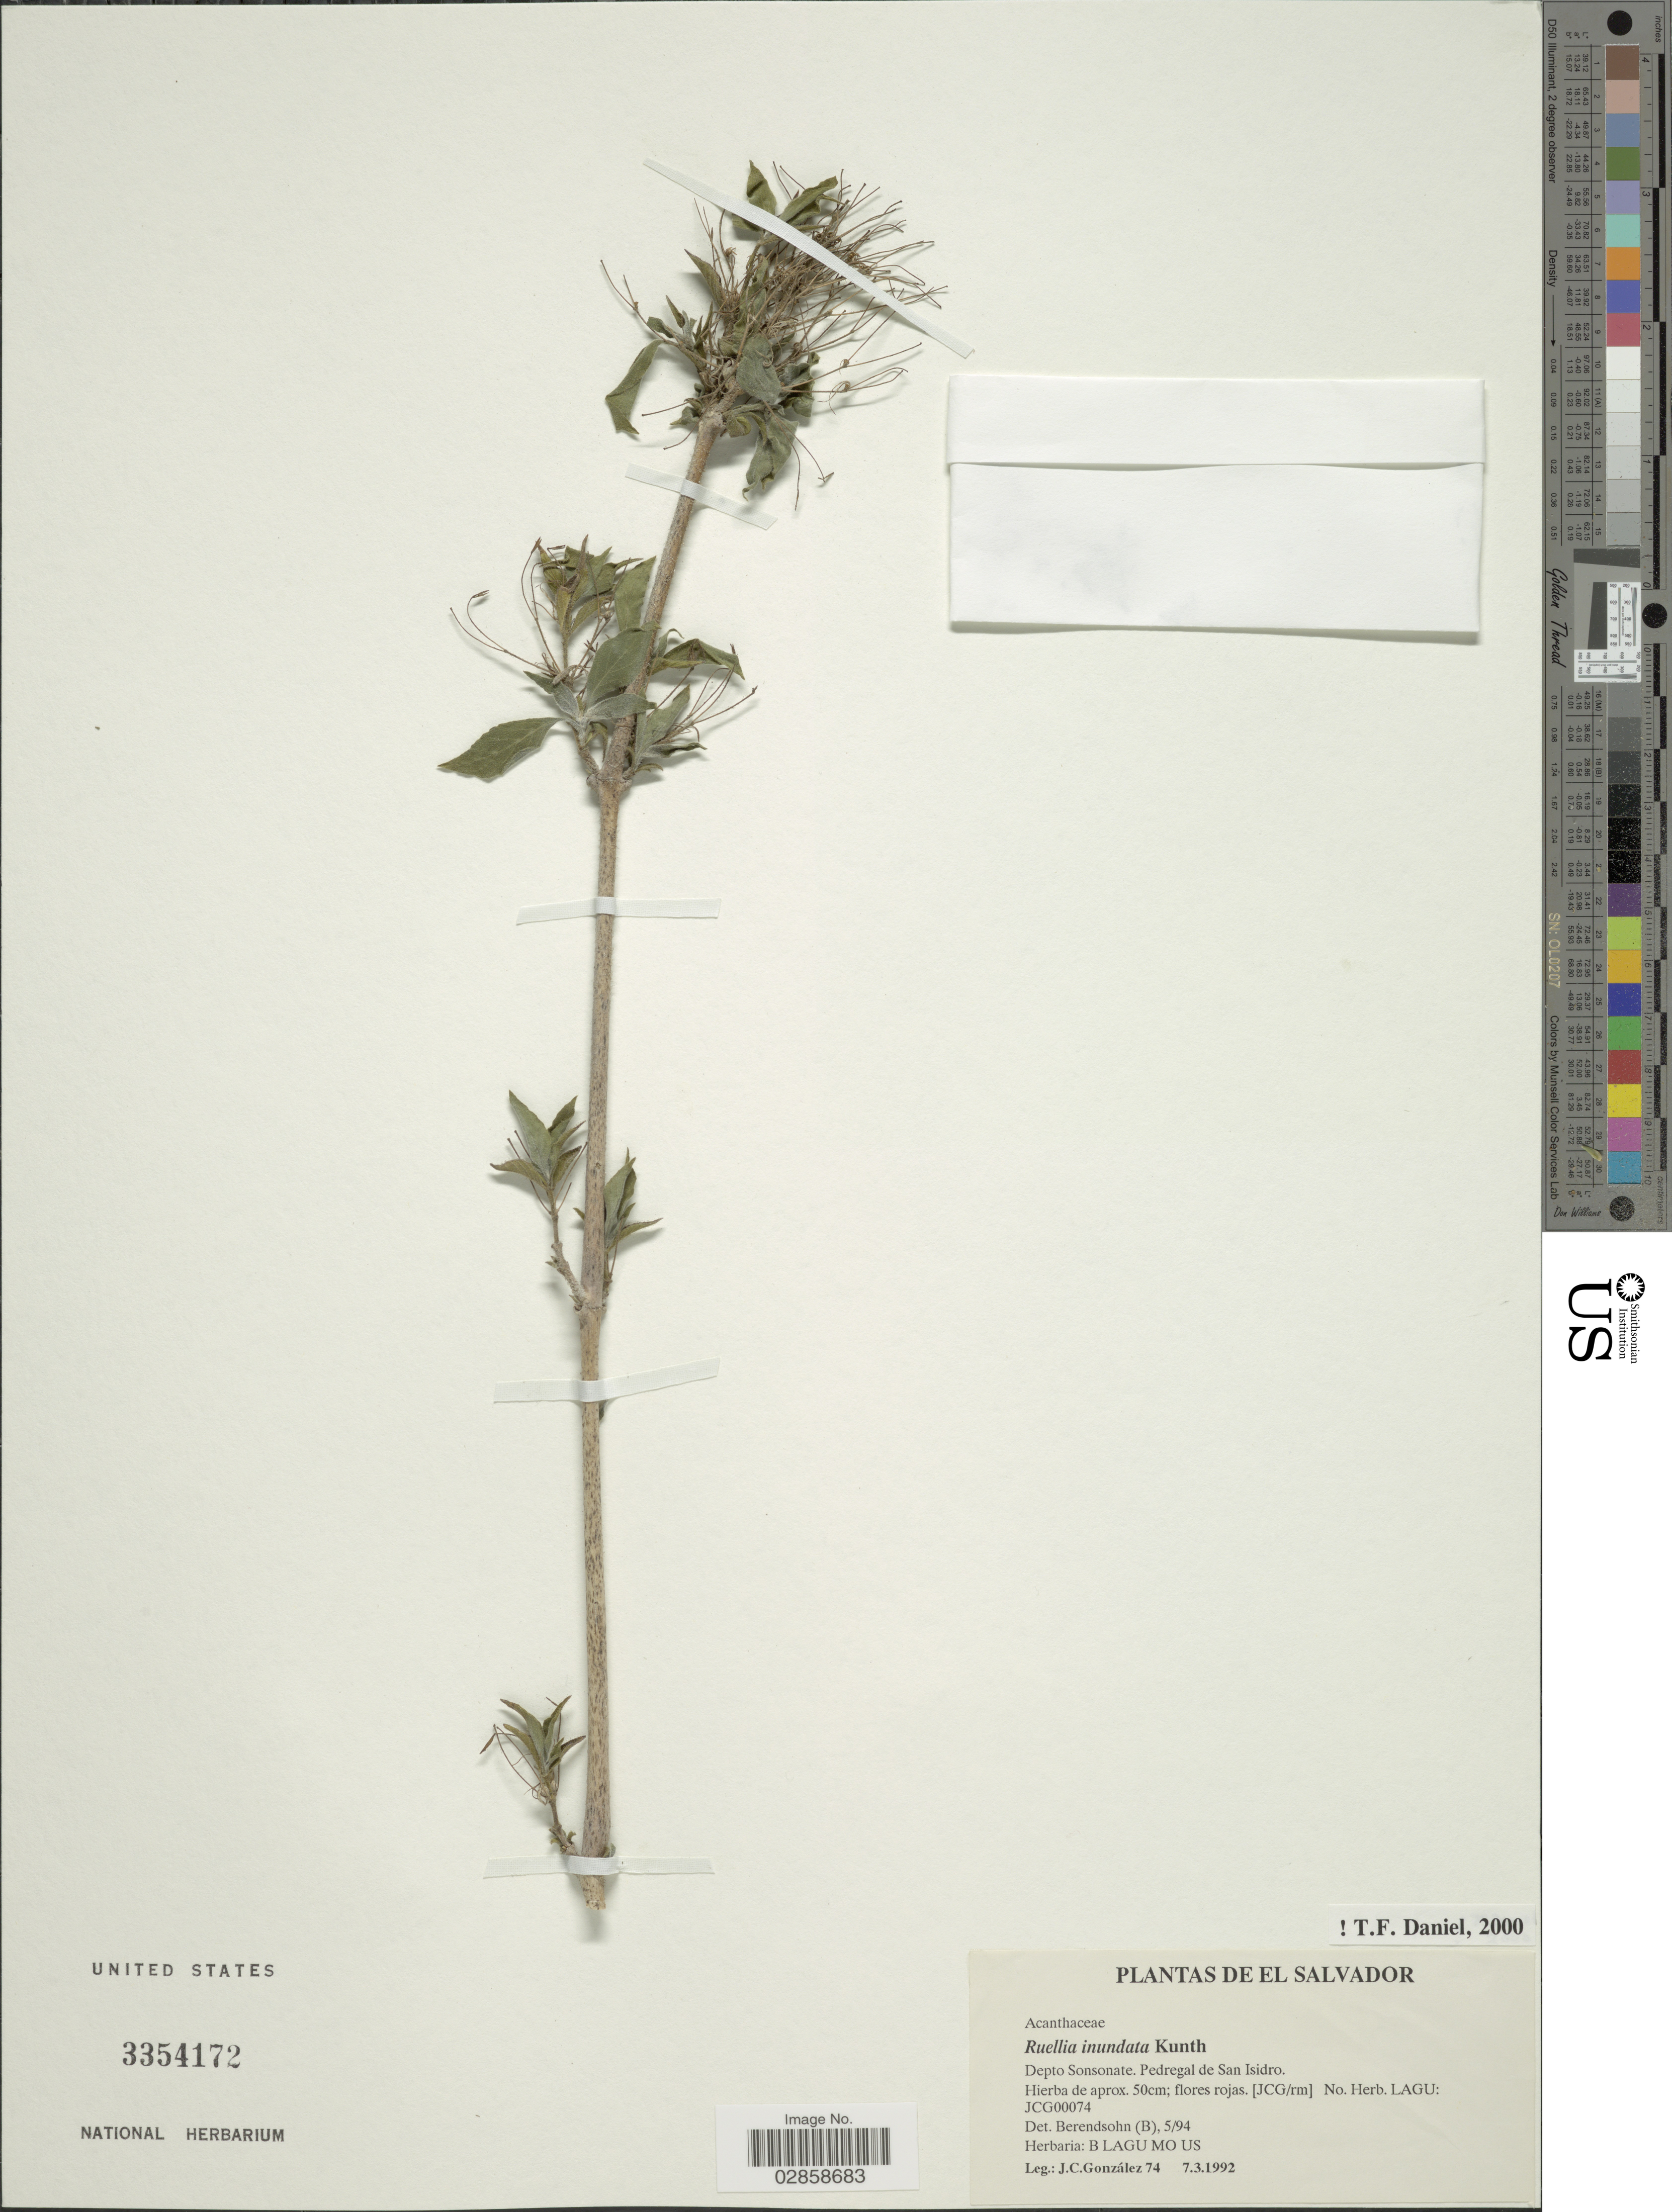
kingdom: Plantae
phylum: Tracheophyta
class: Magnoliopsida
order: Lamiales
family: Acanthaceae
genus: Ruellia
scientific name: Ruellia inundata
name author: Kunth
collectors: J. González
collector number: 74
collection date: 1992-03-07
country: El Salvador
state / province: Sonsonate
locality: Depto Sonsonate. Pedregal de San Isidro.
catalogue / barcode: US 3354172